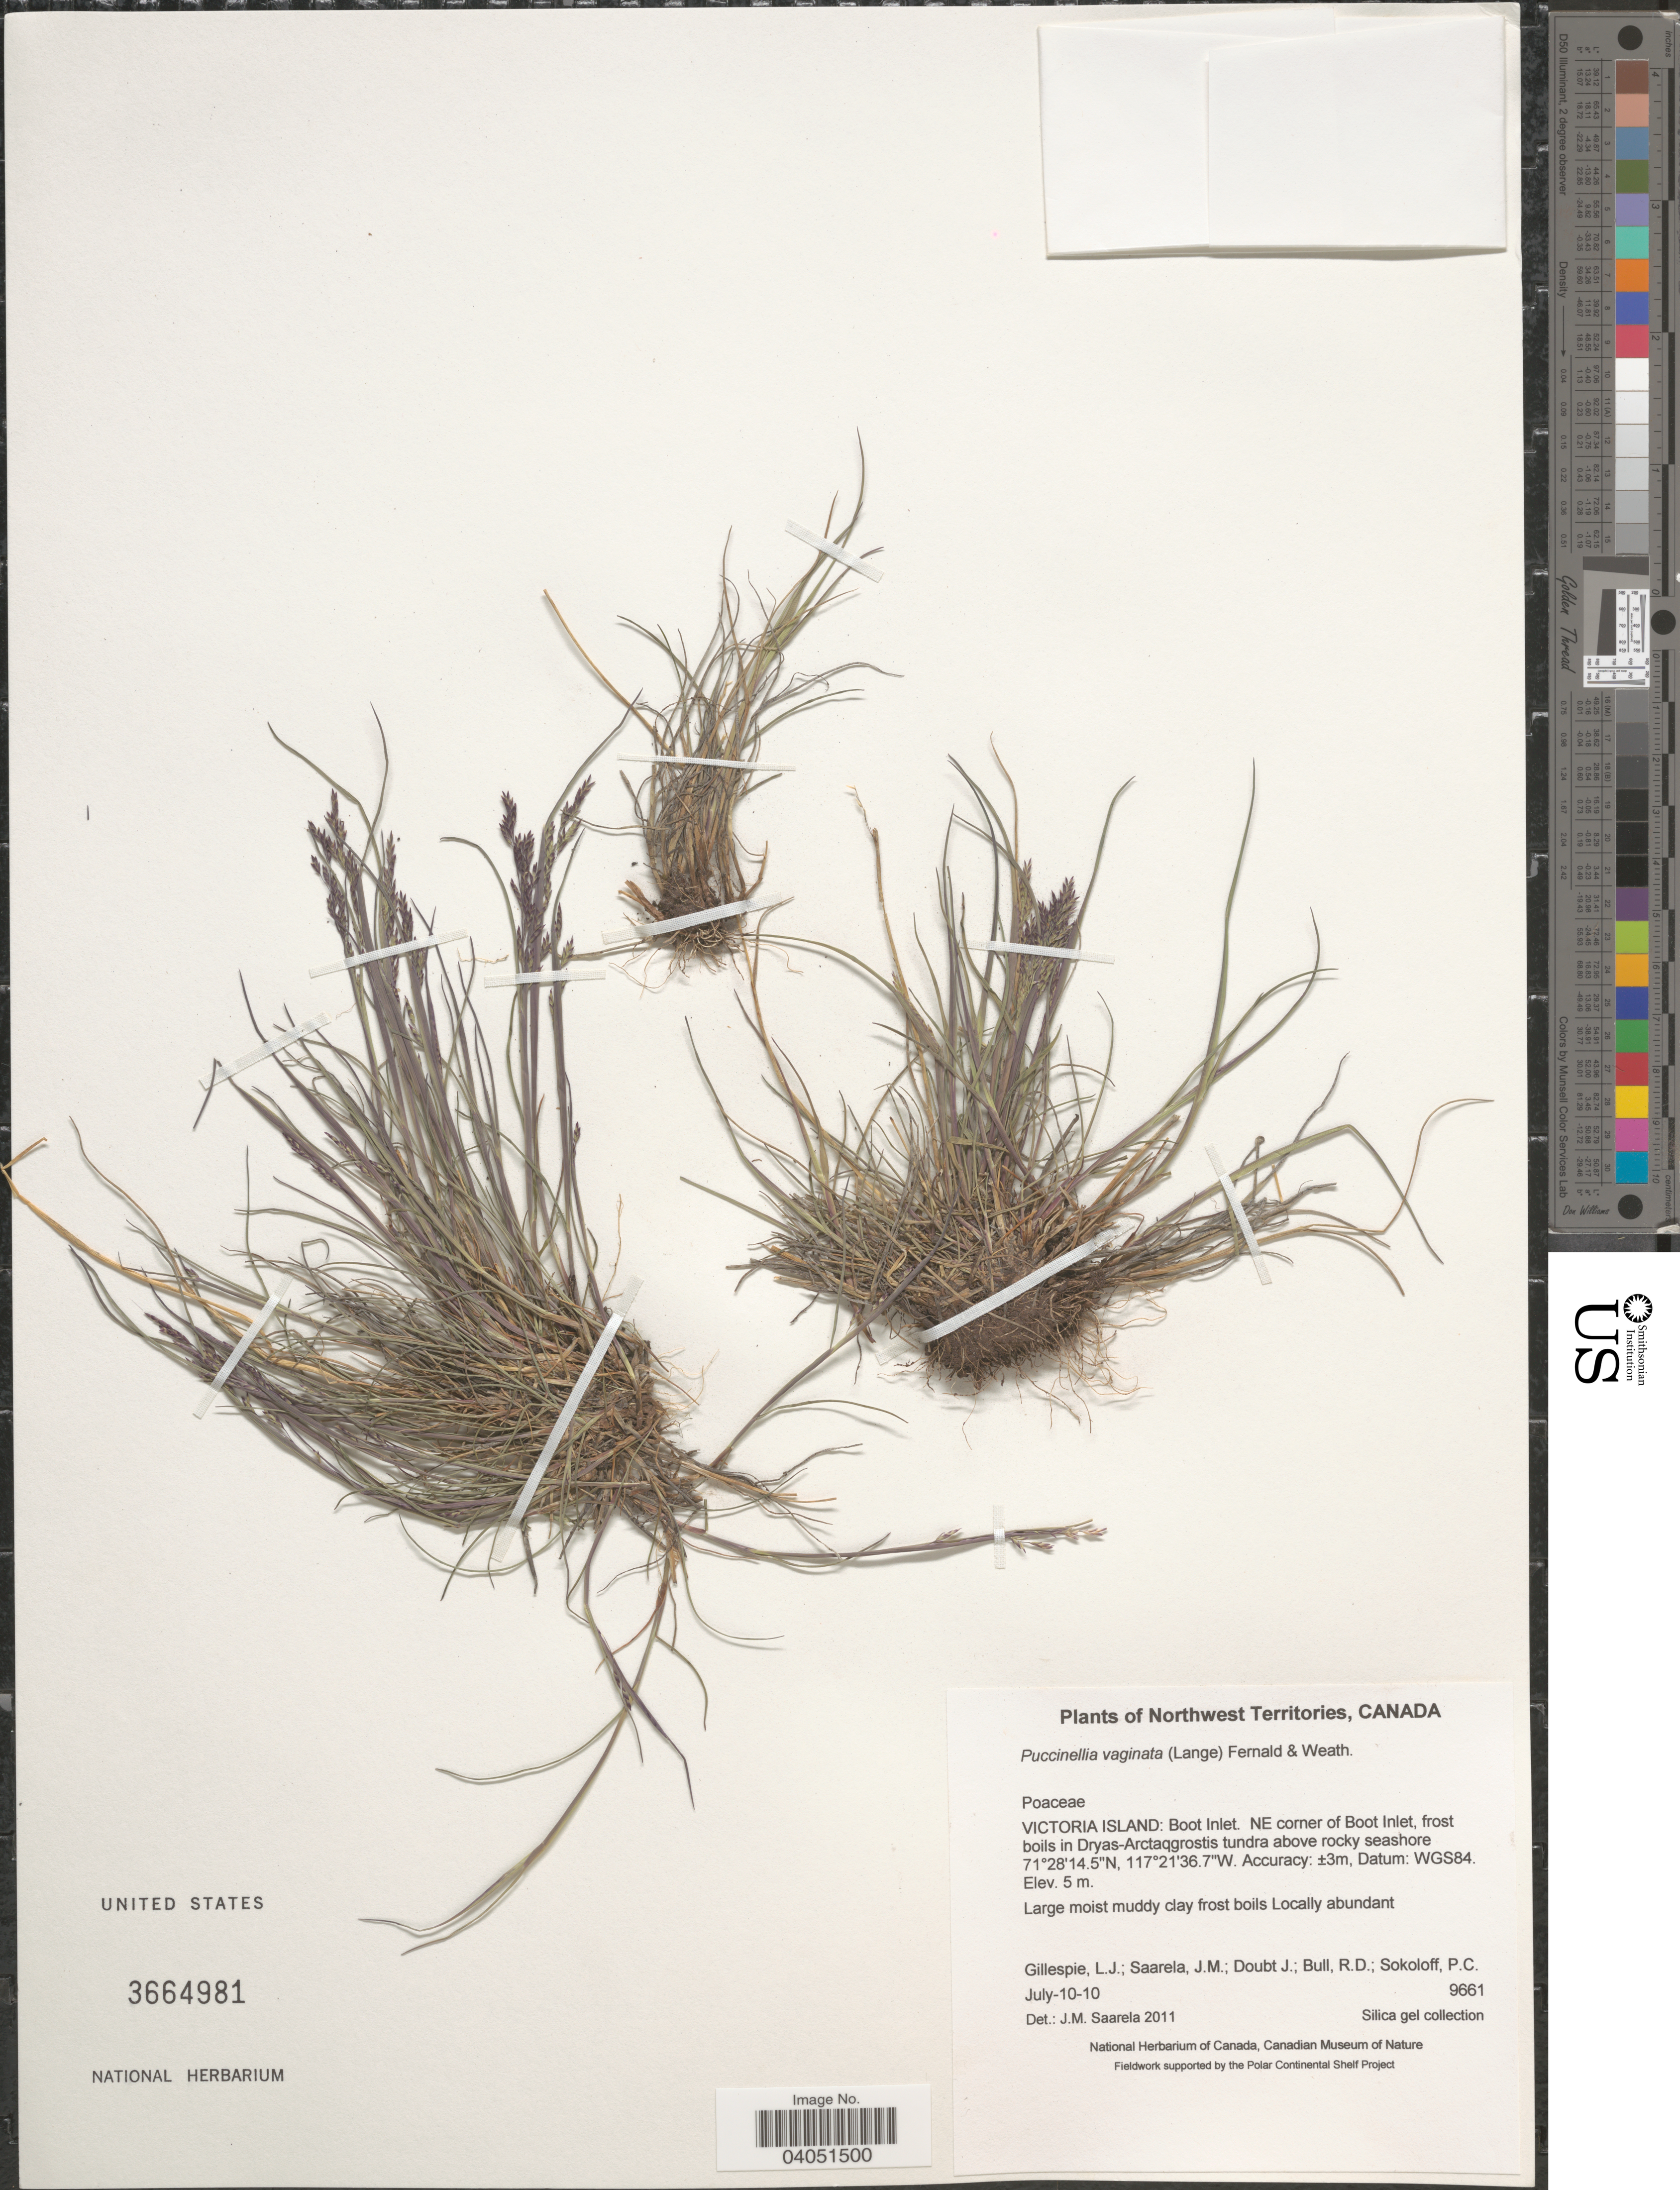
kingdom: Plantae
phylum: Tracheophyta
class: Liliopsida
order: Poales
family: Poaceae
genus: Puccinellia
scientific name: Puccinellia vaginata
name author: (Lange) Fernald & Weath.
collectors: L. Gillespie, J. Saarela, J. Doubt, R. Bull & P. Sokoloff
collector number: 9661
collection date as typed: Transcribed d/m/y: 10/7/10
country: Canada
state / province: Northwest Territories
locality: Victoria Island: Boot Inlet. NE corner of Boot Inlet, frost boils in Dryas-Arctaqgrostis tundra above rocky seashore. WGS84.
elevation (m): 5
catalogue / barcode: US 3664981